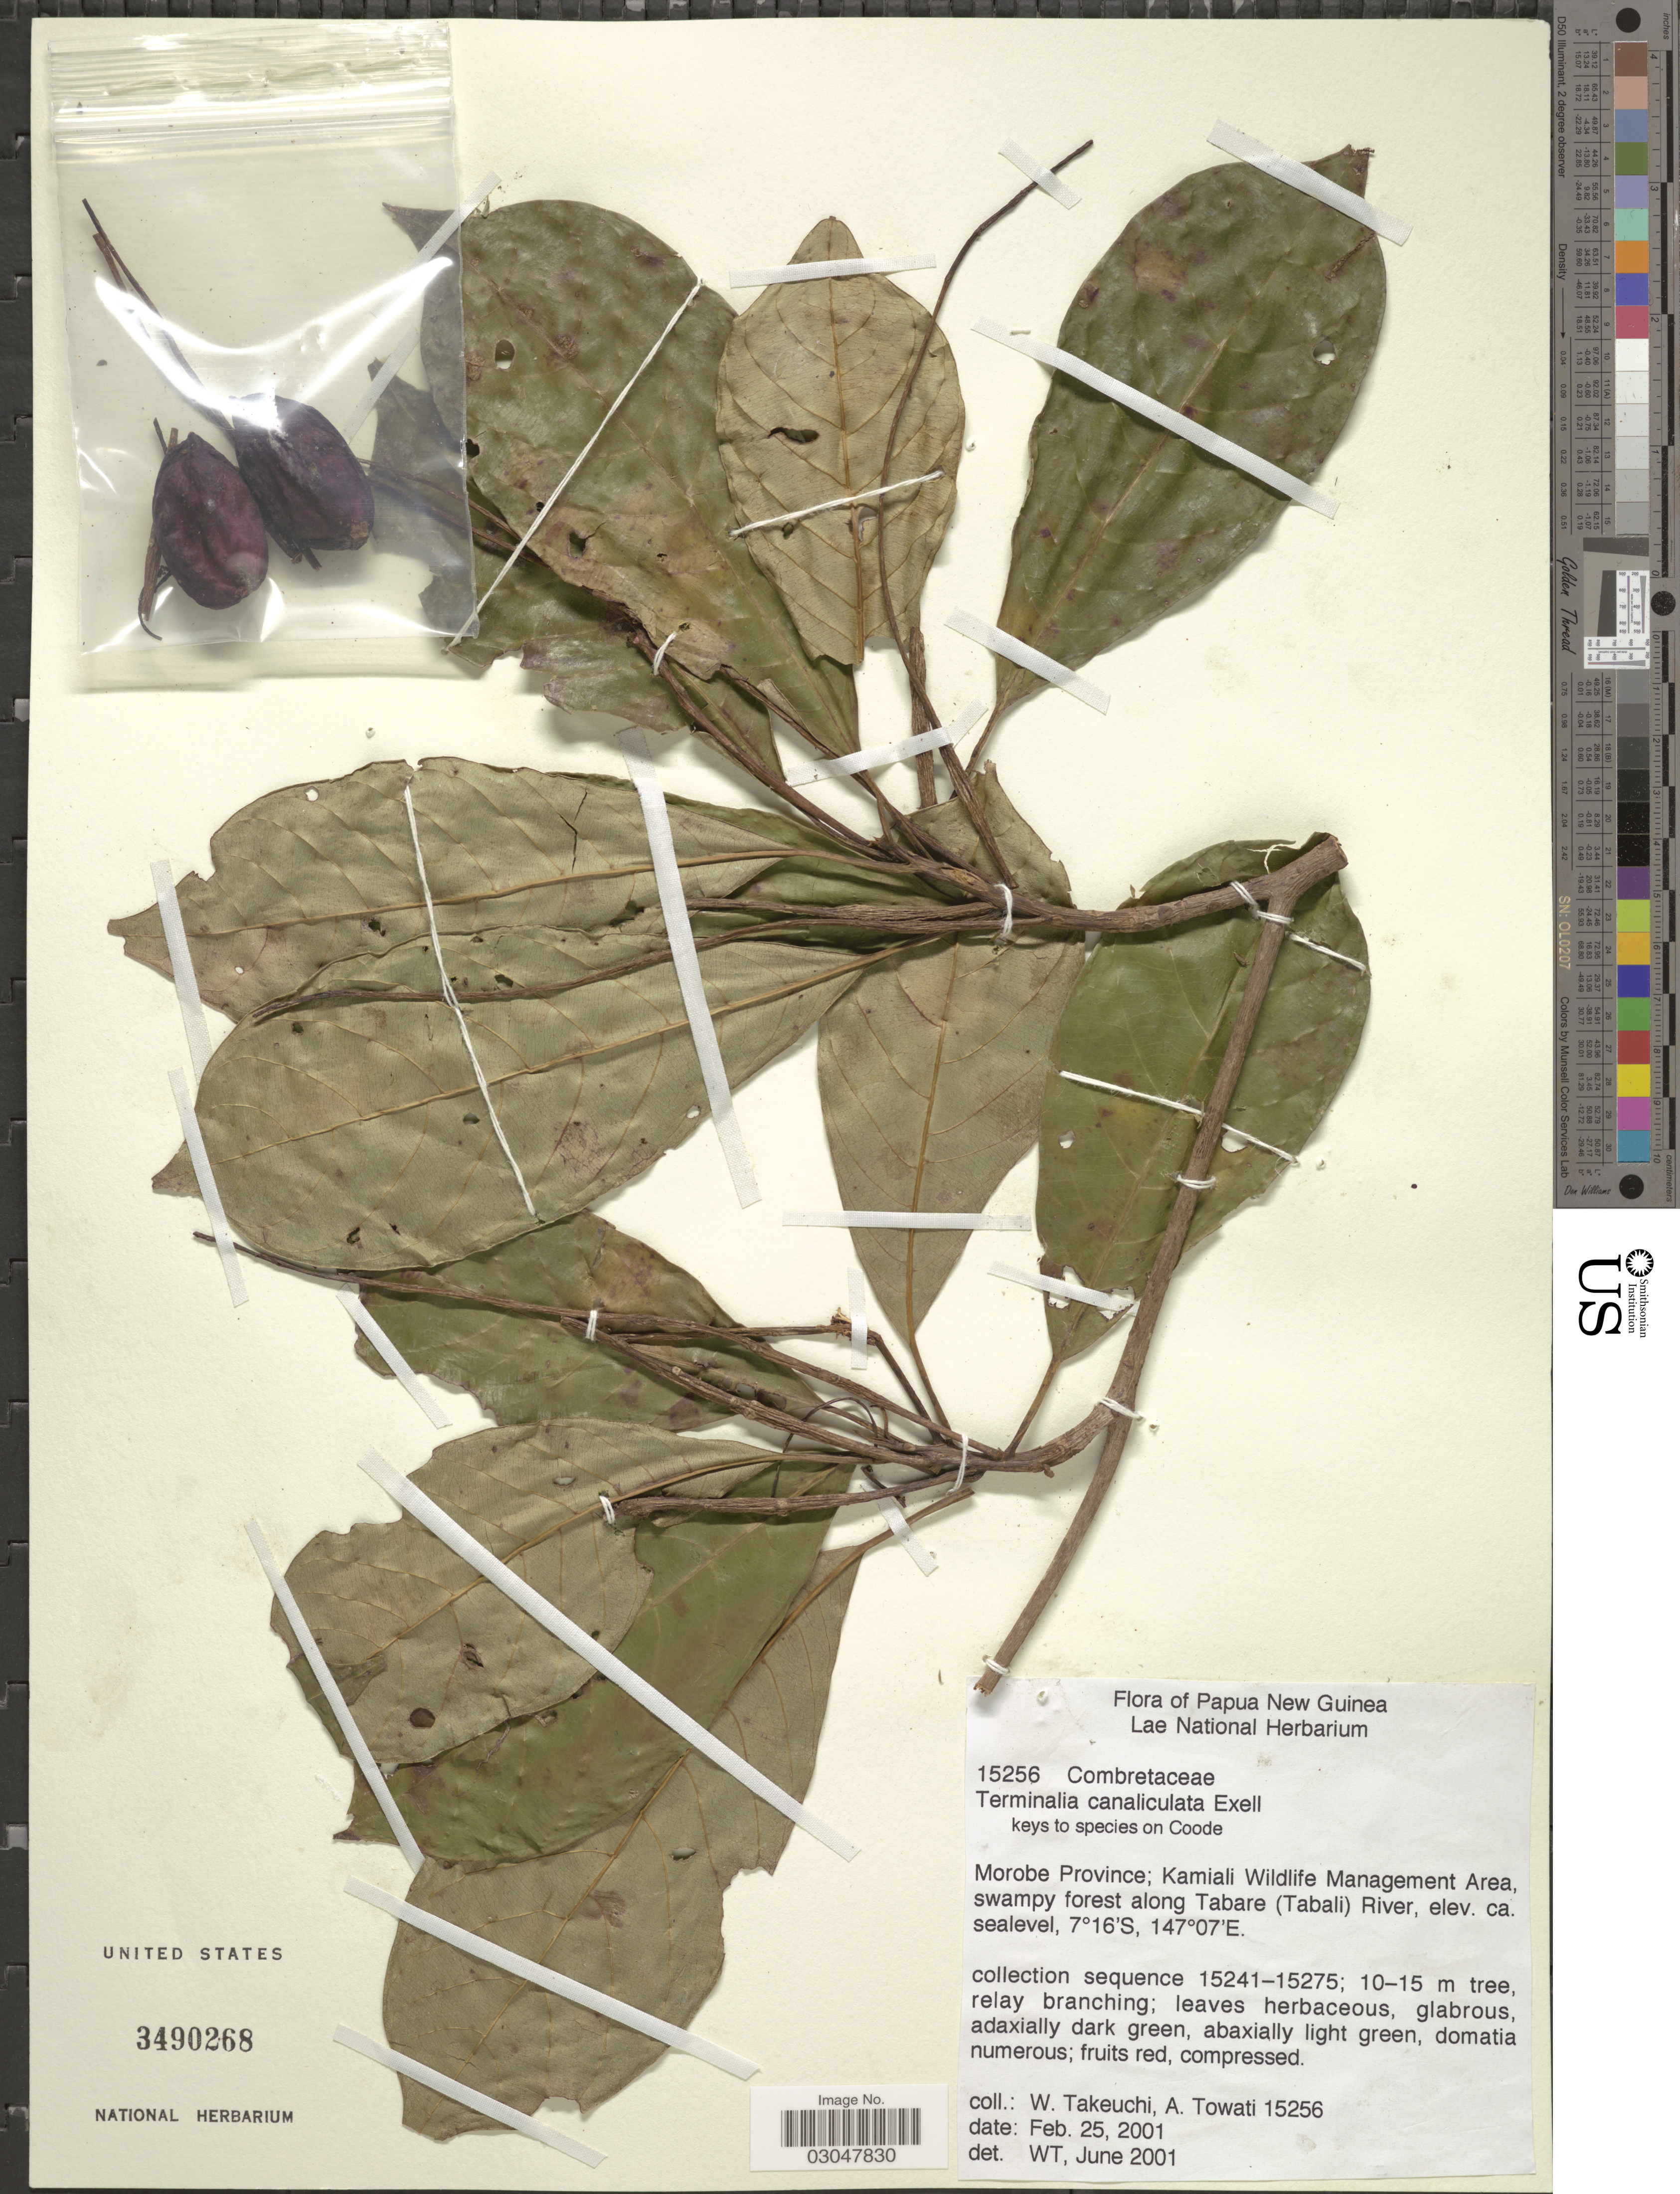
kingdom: Plantae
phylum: Tracheophyta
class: Magnoliopsida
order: Myrtales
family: Combretaceae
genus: Terminalia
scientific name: Terminalia canaliculata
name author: Exell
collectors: W. Takeuchi & A. Towati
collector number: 15256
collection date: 2001-02-25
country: Papua New Guinea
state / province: Morobe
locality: Kamiali Wildlife Management Area, swampy forest along Tabare (Tabali) River.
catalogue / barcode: US 3490268